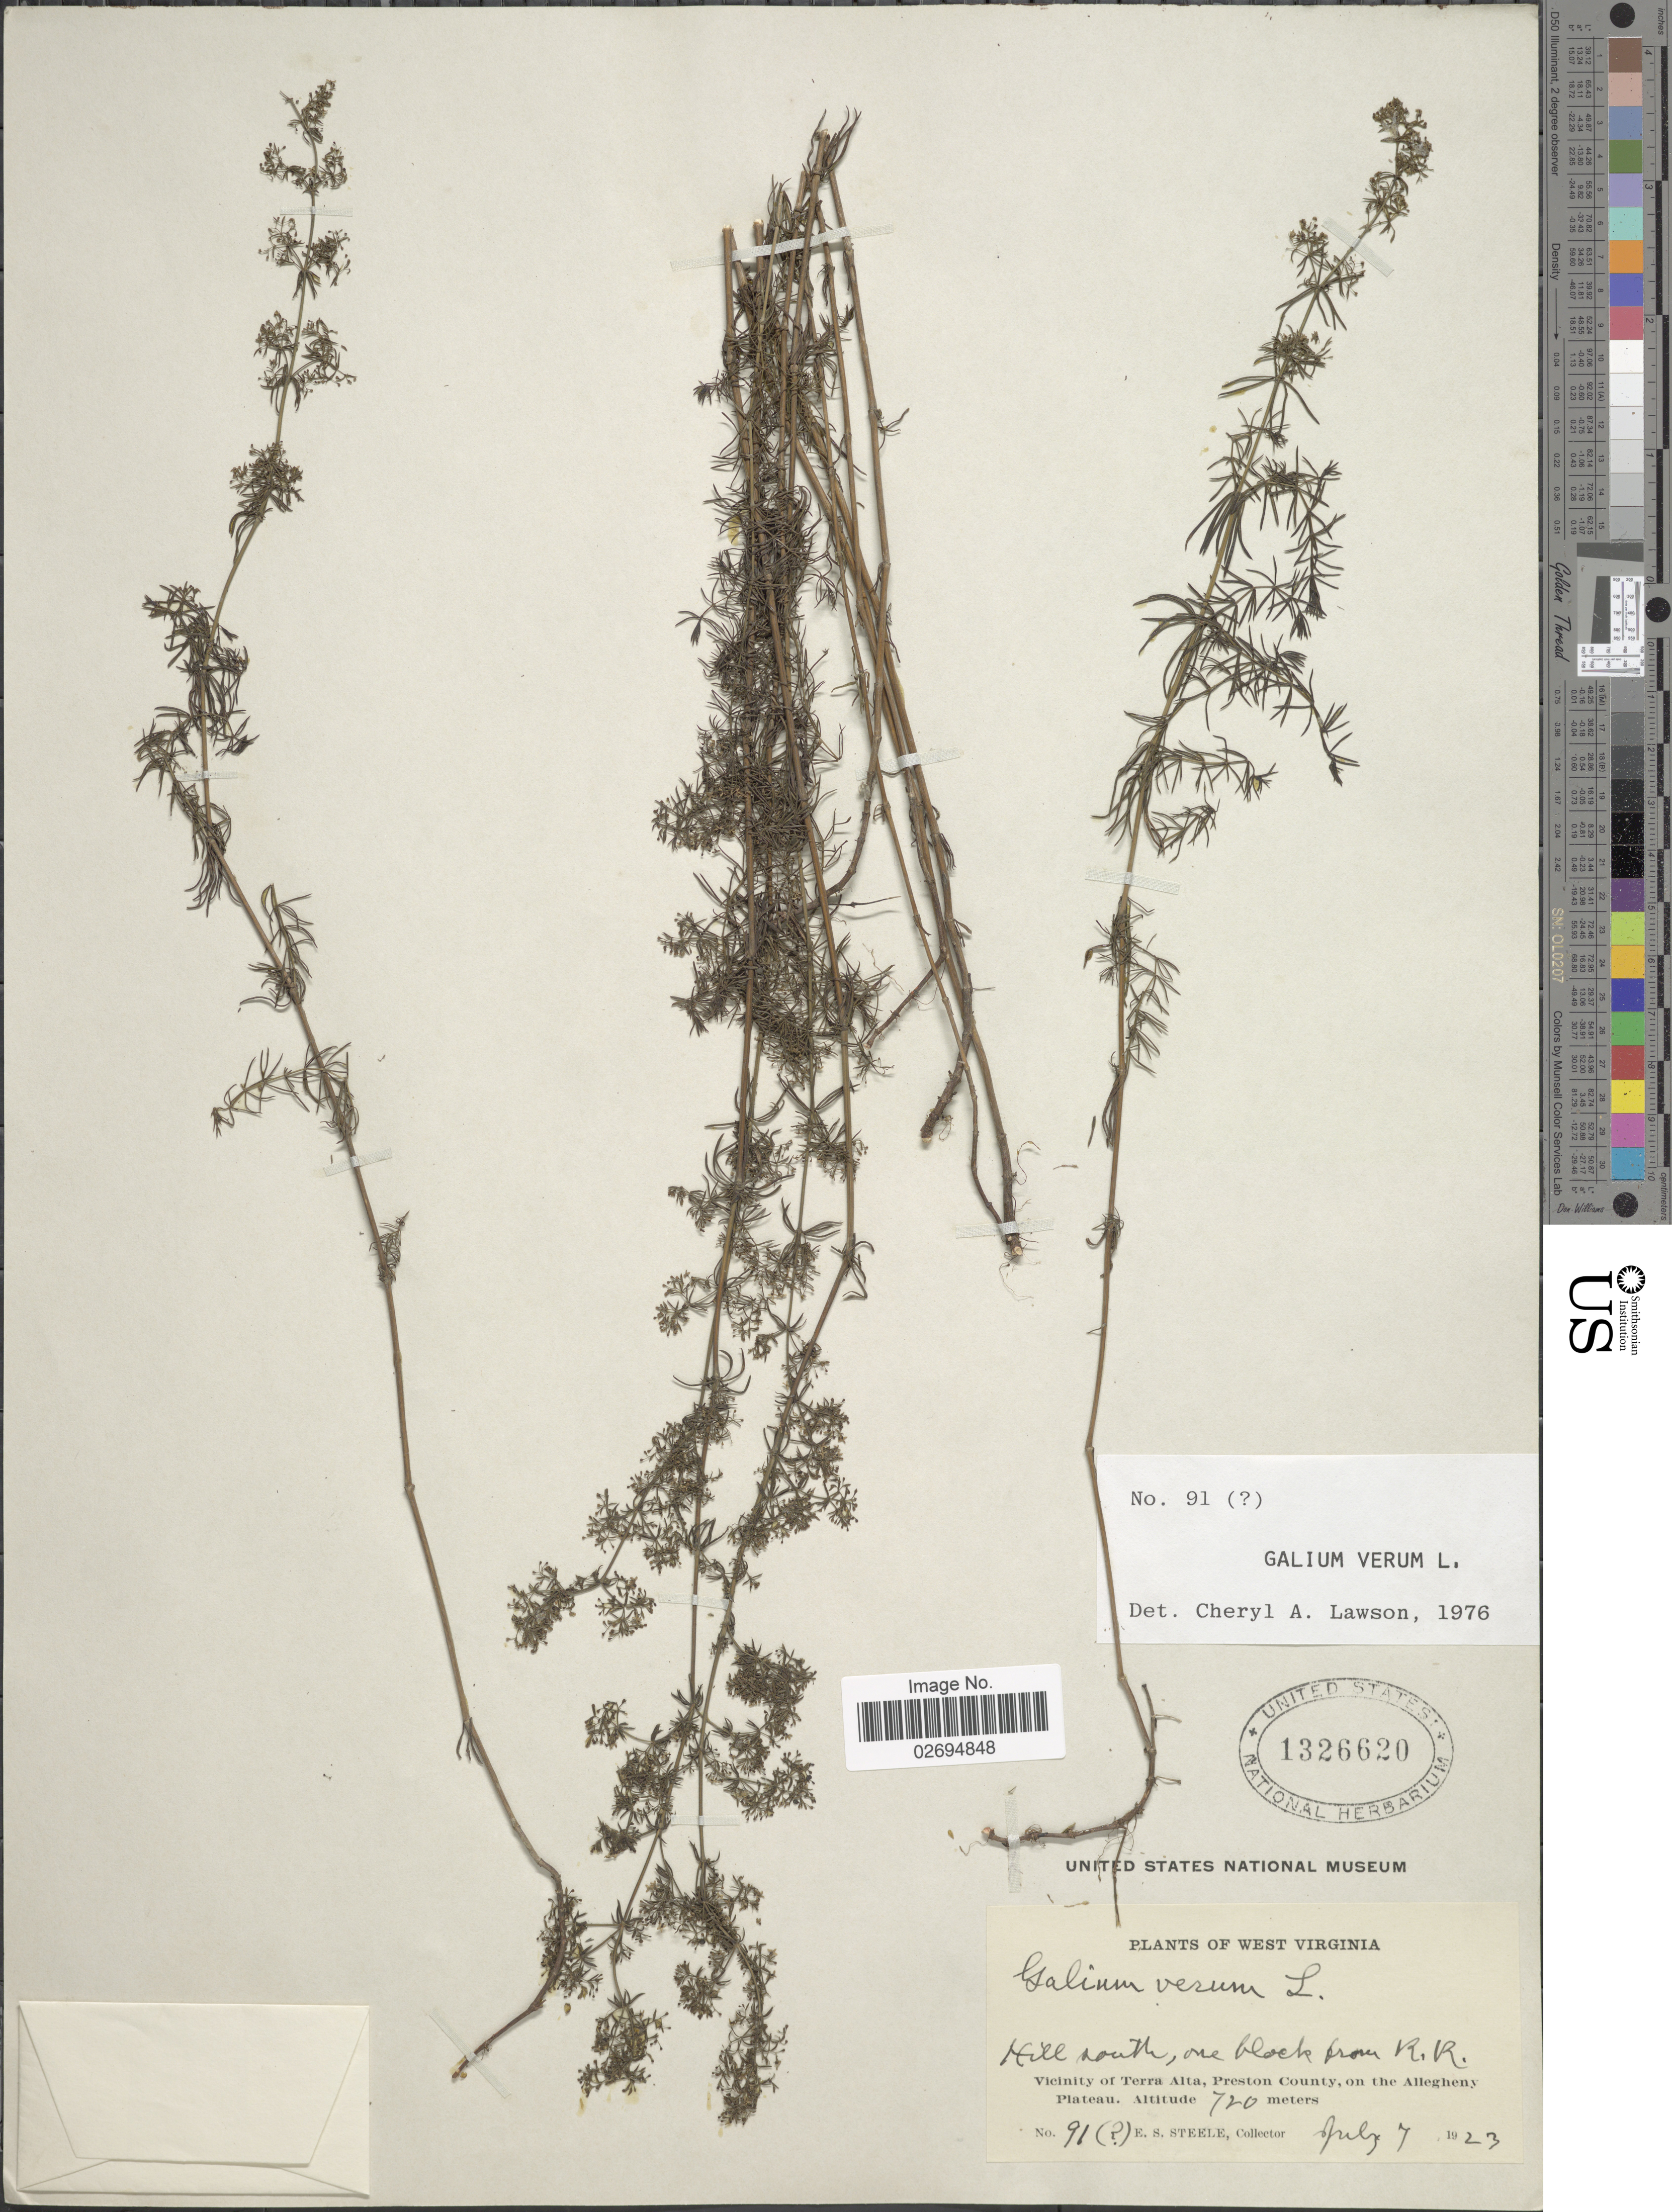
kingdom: Plantae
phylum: Tracheophyta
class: Magnoliopsida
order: Gentianales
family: Rubiaceae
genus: Galium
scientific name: Galium verum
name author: L.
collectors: E. Steele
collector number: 91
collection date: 1923-07-07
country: United States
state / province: West Virginia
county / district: Preston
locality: Hill south, one block from R.R., Vicinity of Terra Alta, Preston County, on the Allegheny Plateau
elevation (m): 720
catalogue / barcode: US 1326620